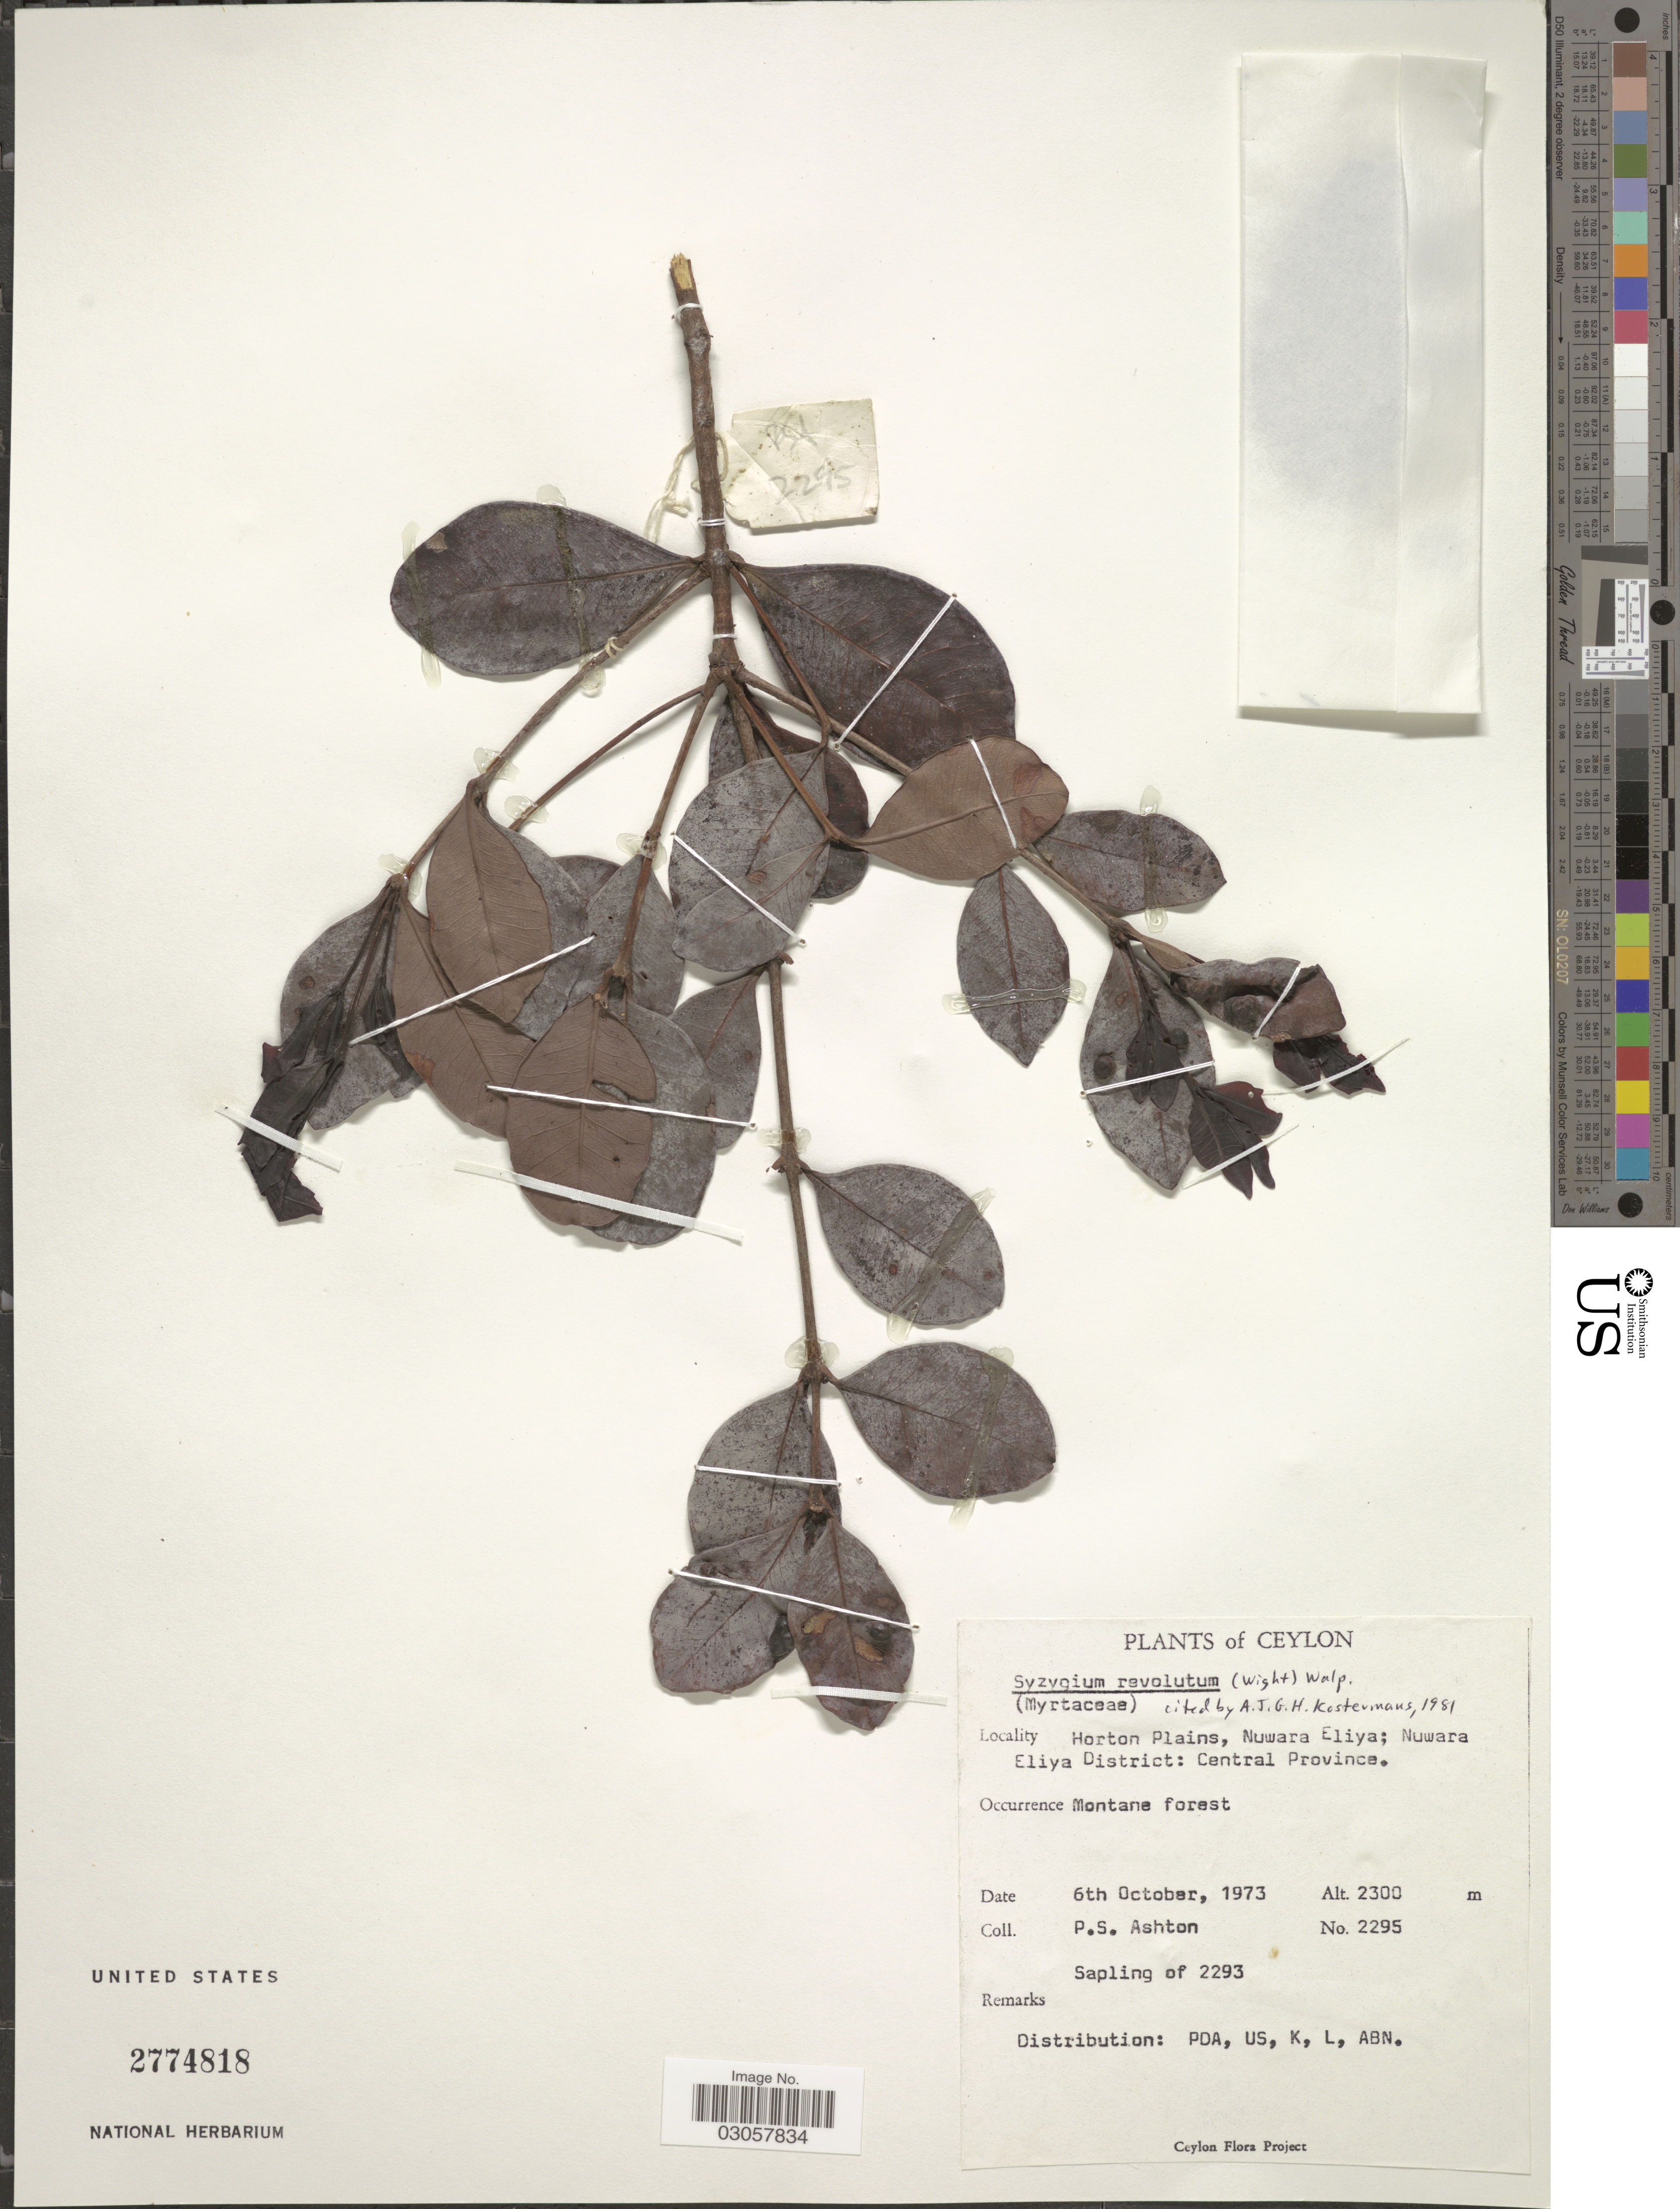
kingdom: Plantae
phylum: Tracheophyta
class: Magnoliopsida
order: Myrtales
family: Myrtaceae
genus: Syzygium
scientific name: Syzygium revolutum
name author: (Wight) Walp.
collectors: P. S. Ashton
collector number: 2295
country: Sri Lanka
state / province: Central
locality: Ceylon. Horton Plains, Nuwara Eliya; Nuwara Eliya District.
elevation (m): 2300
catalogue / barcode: US 2774818